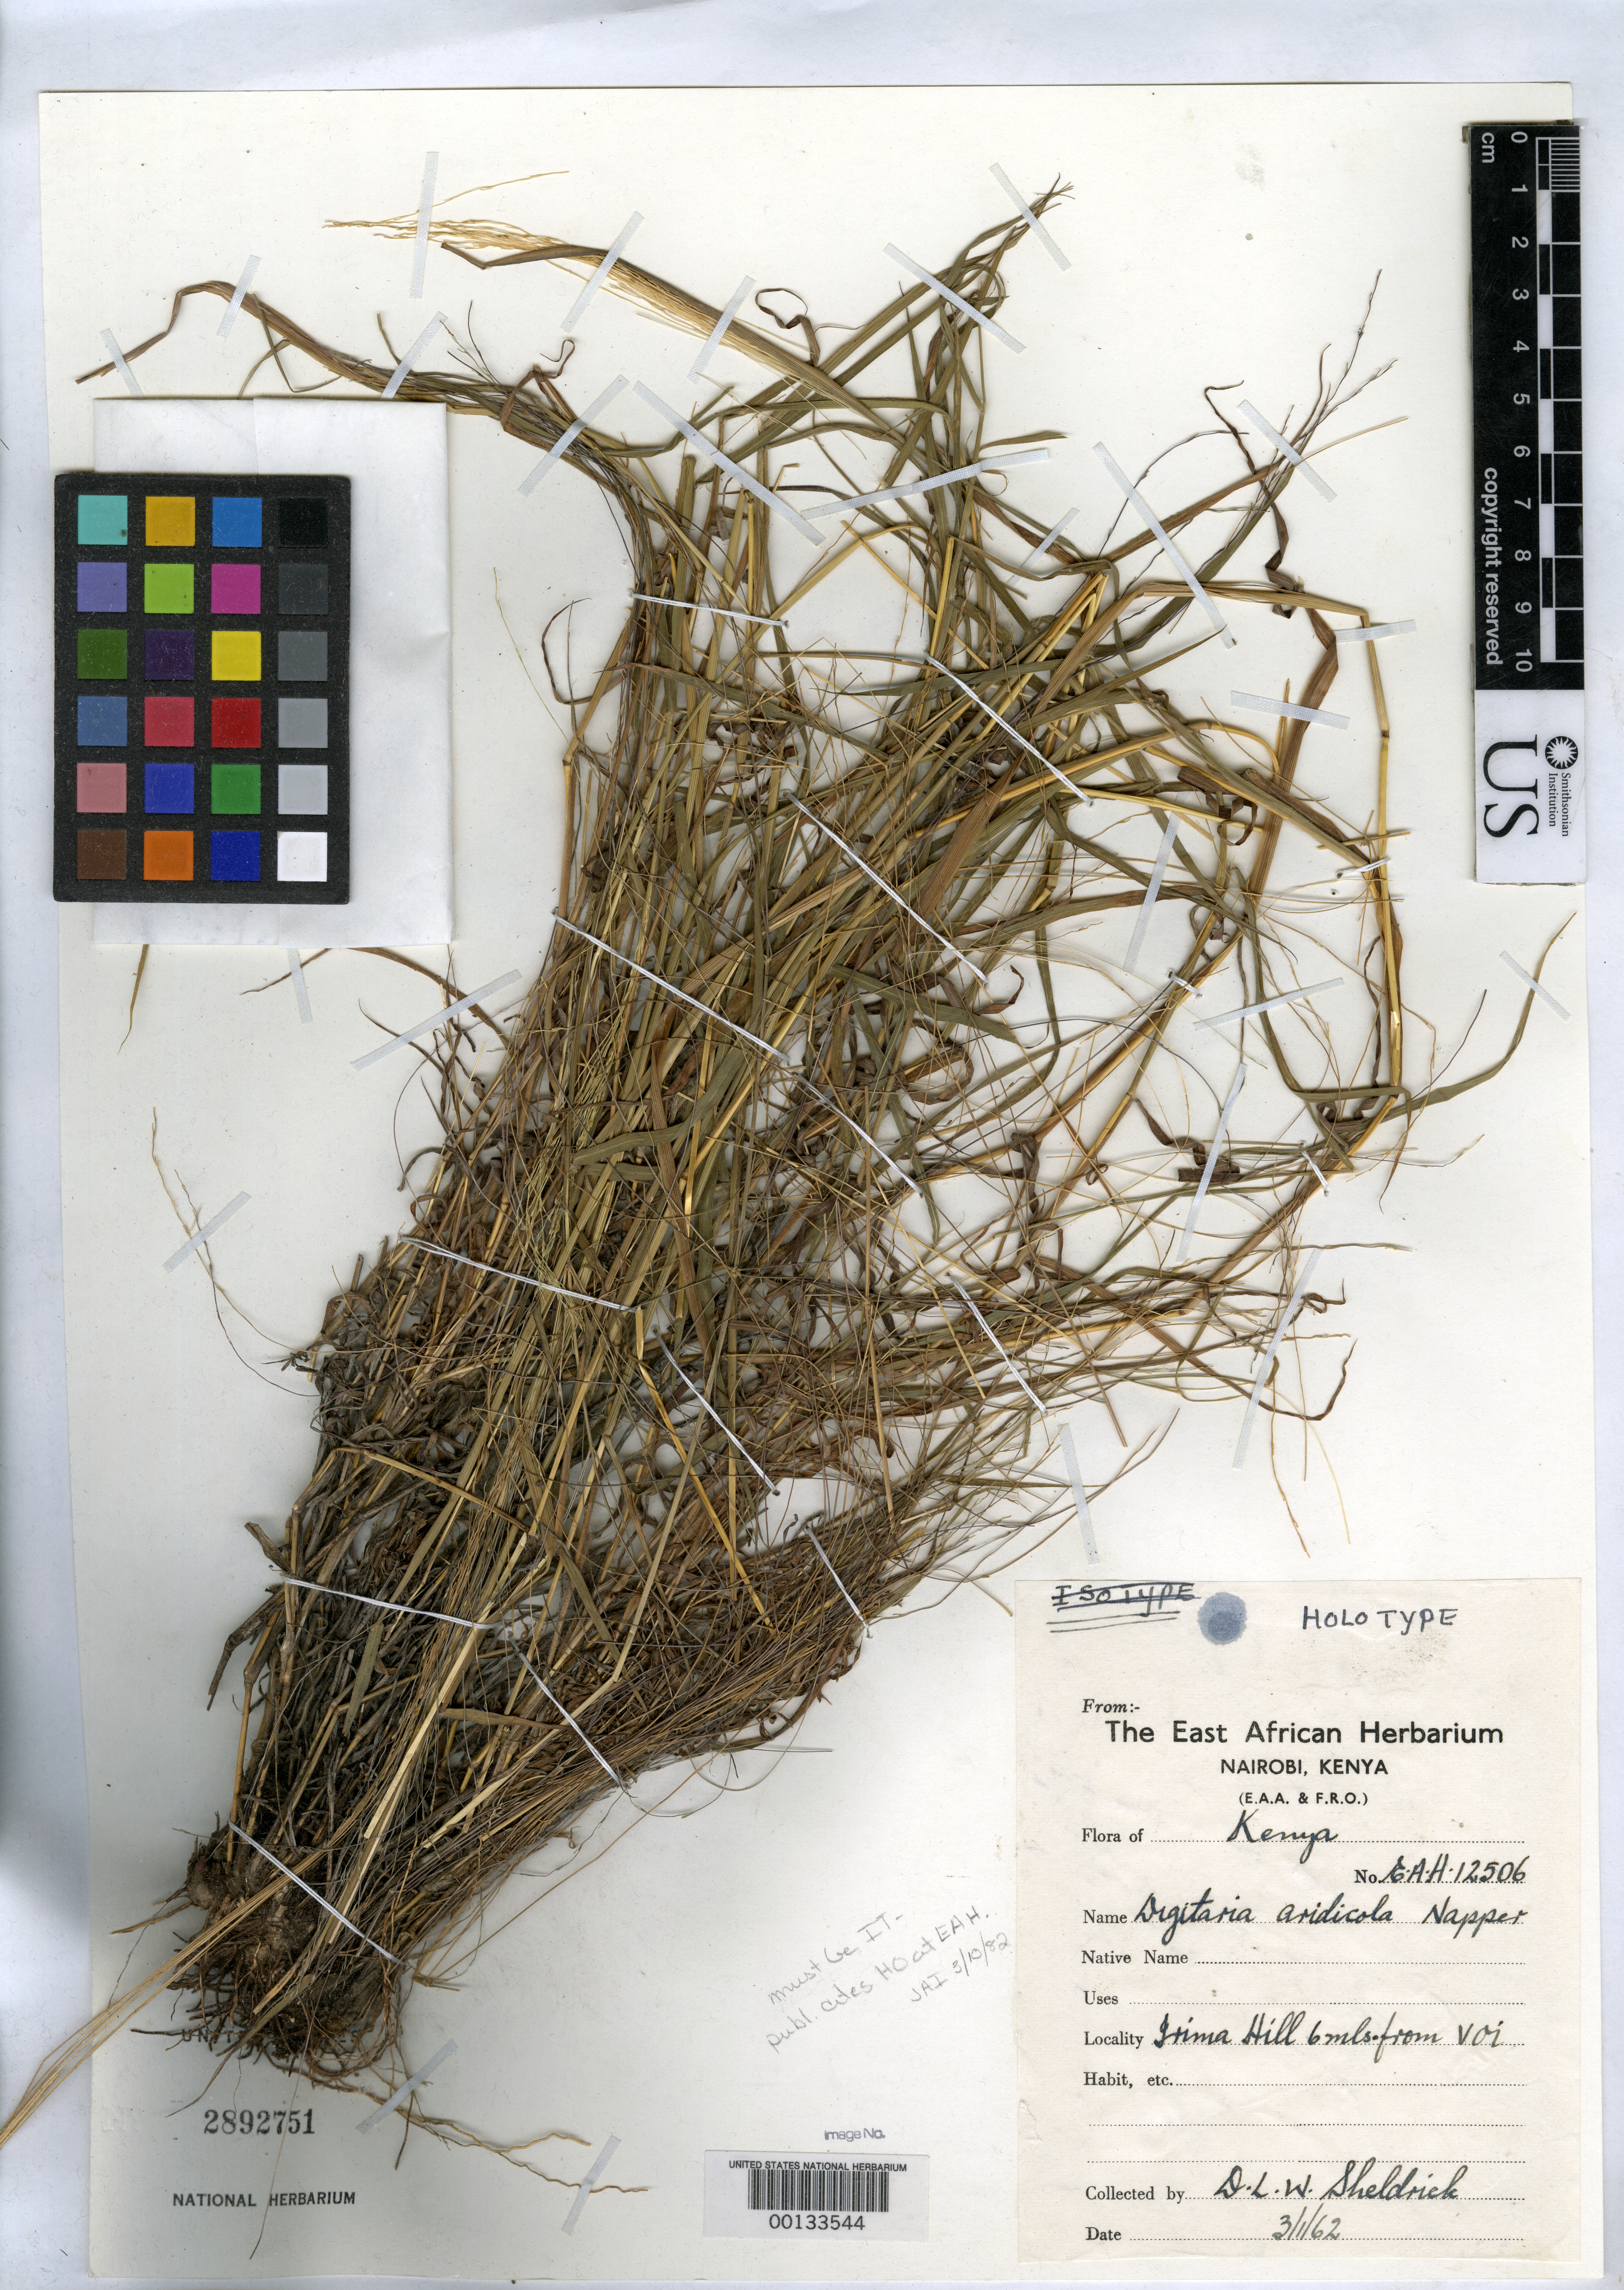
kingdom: Plantae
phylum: Tracheophyta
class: Liliopsida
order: Poales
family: Poaceae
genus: Digitaria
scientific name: Digitaria ardicola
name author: Napper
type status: Isotype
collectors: D. Sheldrick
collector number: East African Herb. #12506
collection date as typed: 03 Jan 1962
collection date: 1962-01-03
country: Kenya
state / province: Wajir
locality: Near Wajir Trima Hill 6 mi from Voi. Tieja.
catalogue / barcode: US 2892751